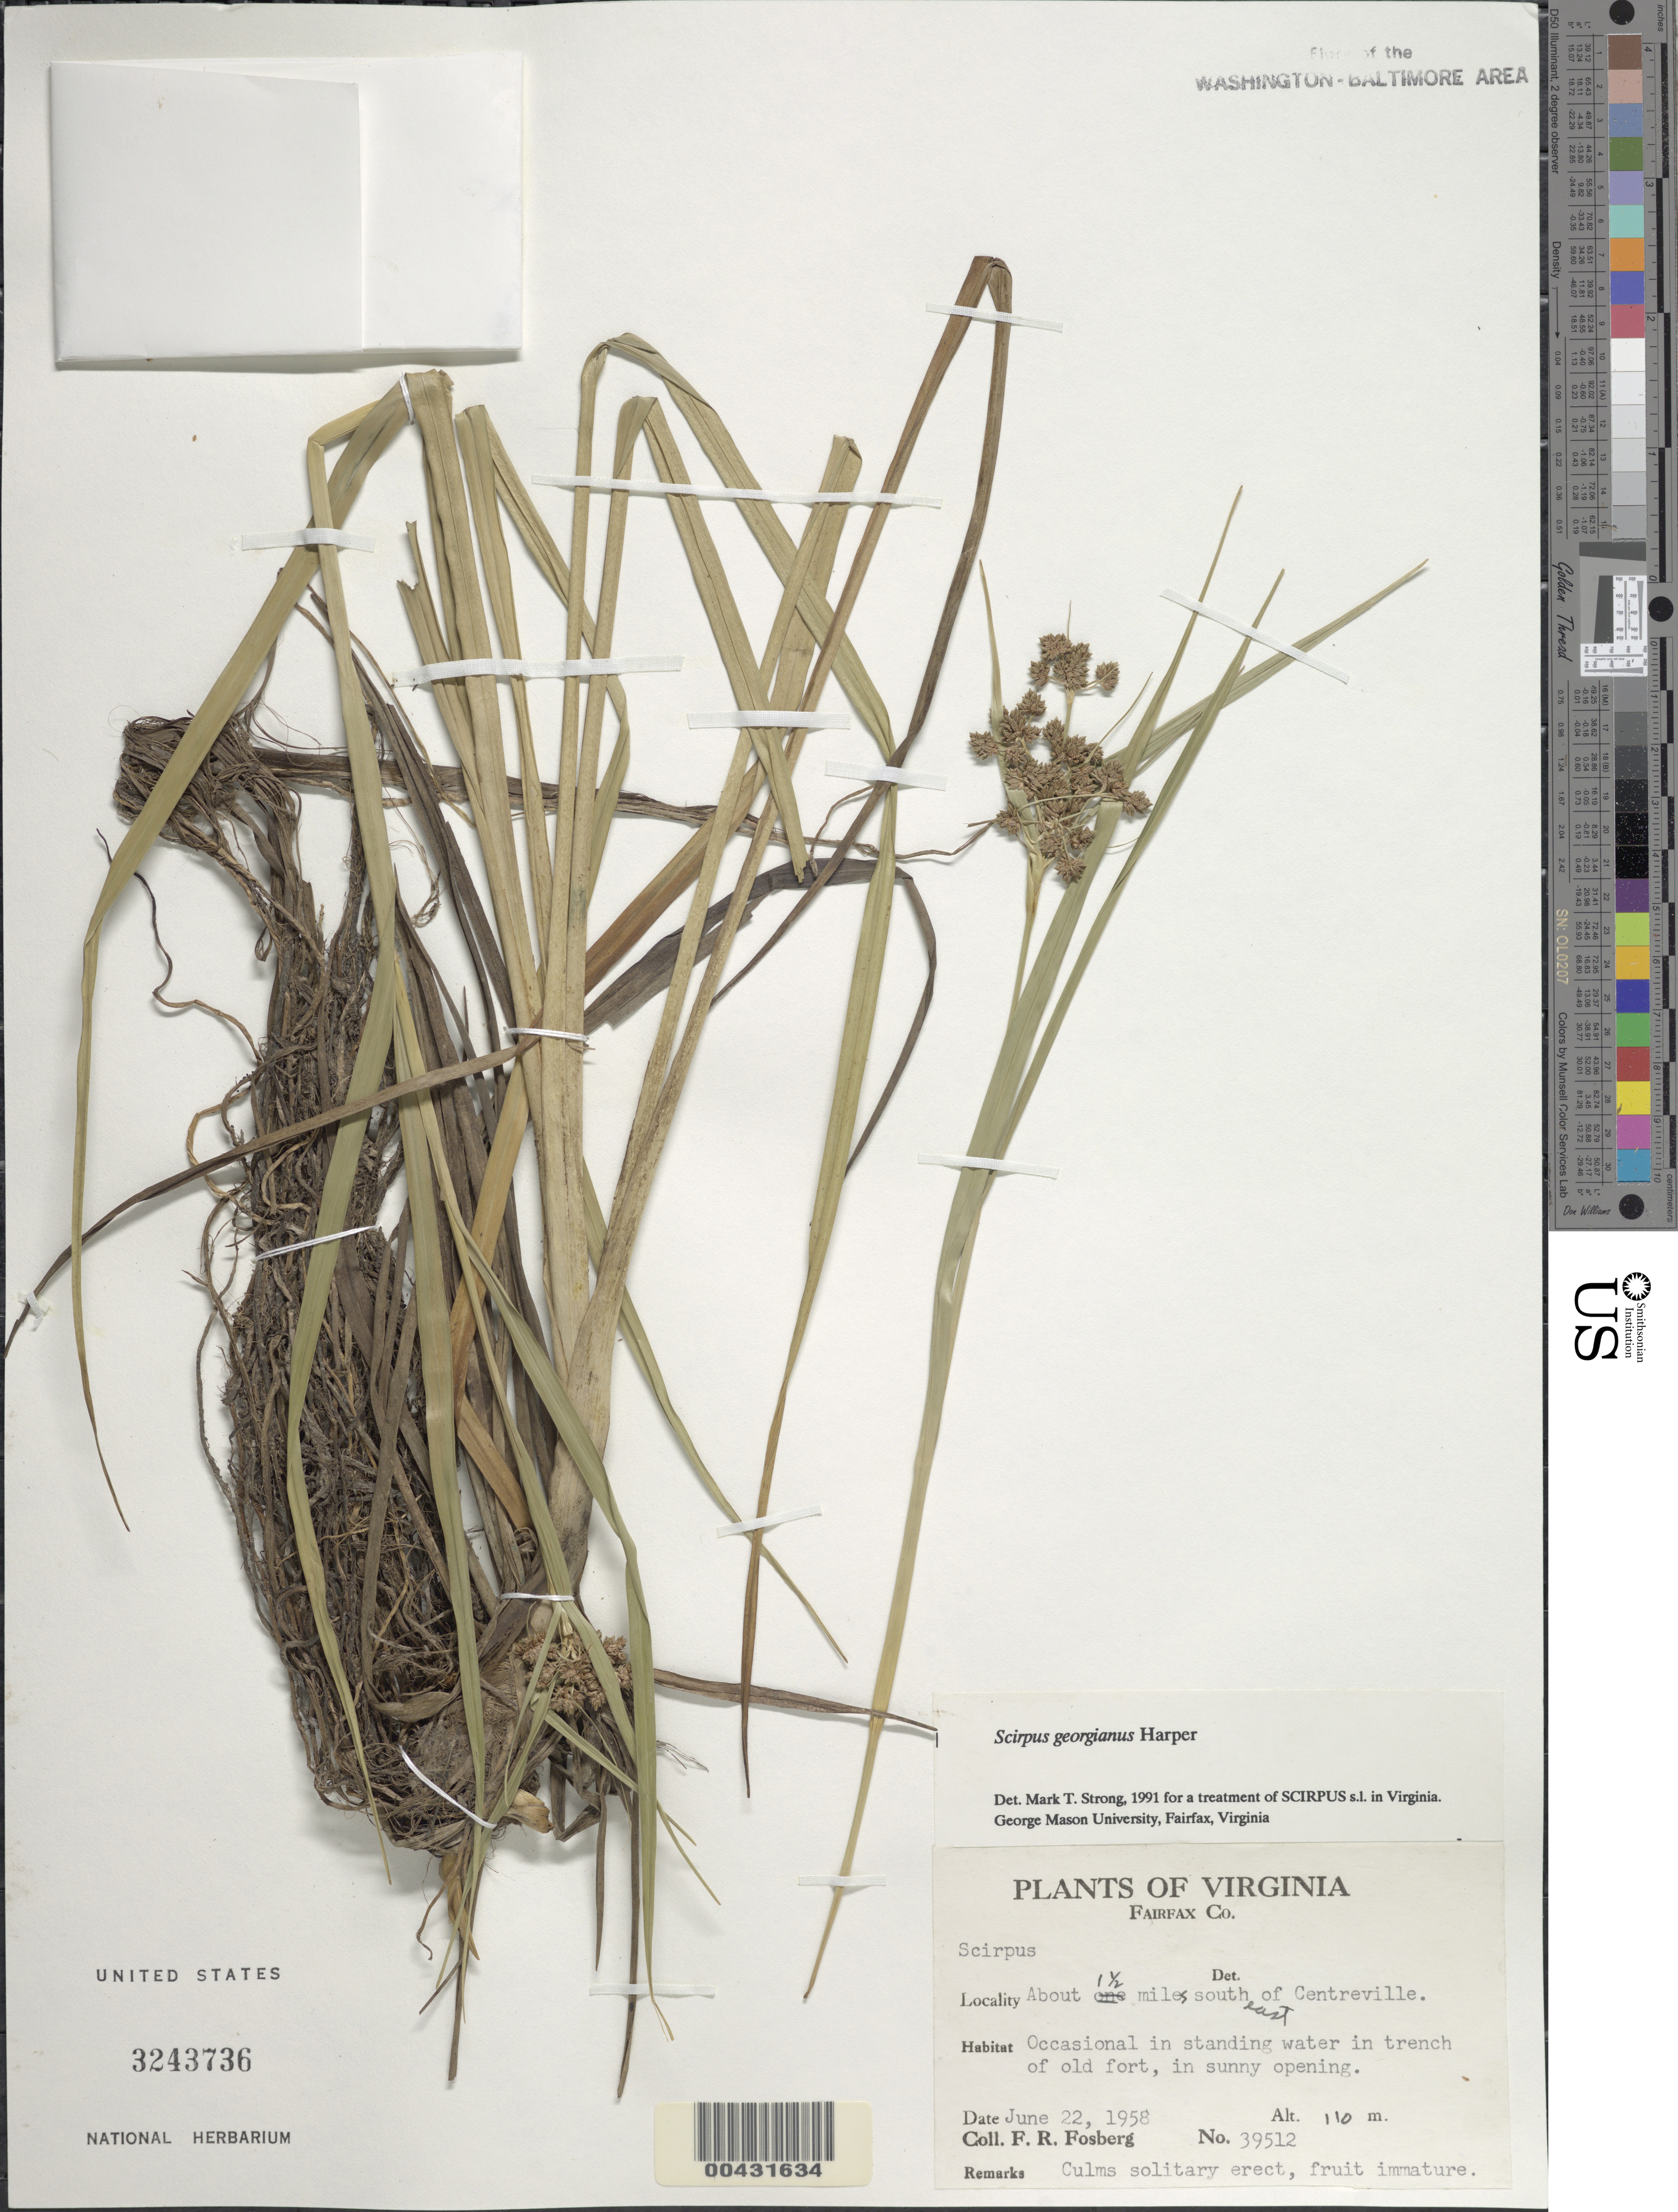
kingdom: Plantae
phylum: Tracheophyta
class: Liliopsida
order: Poales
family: Cyperaceae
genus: Scirpus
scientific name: Scirpus georgianus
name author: R.M. Harper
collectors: F. R. Fosberg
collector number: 39512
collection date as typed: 22 Jun 1958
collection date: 1958-06-22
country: United States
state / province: Virginia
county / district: Fairfax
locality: SE of Centreville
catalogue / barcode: US 3243736